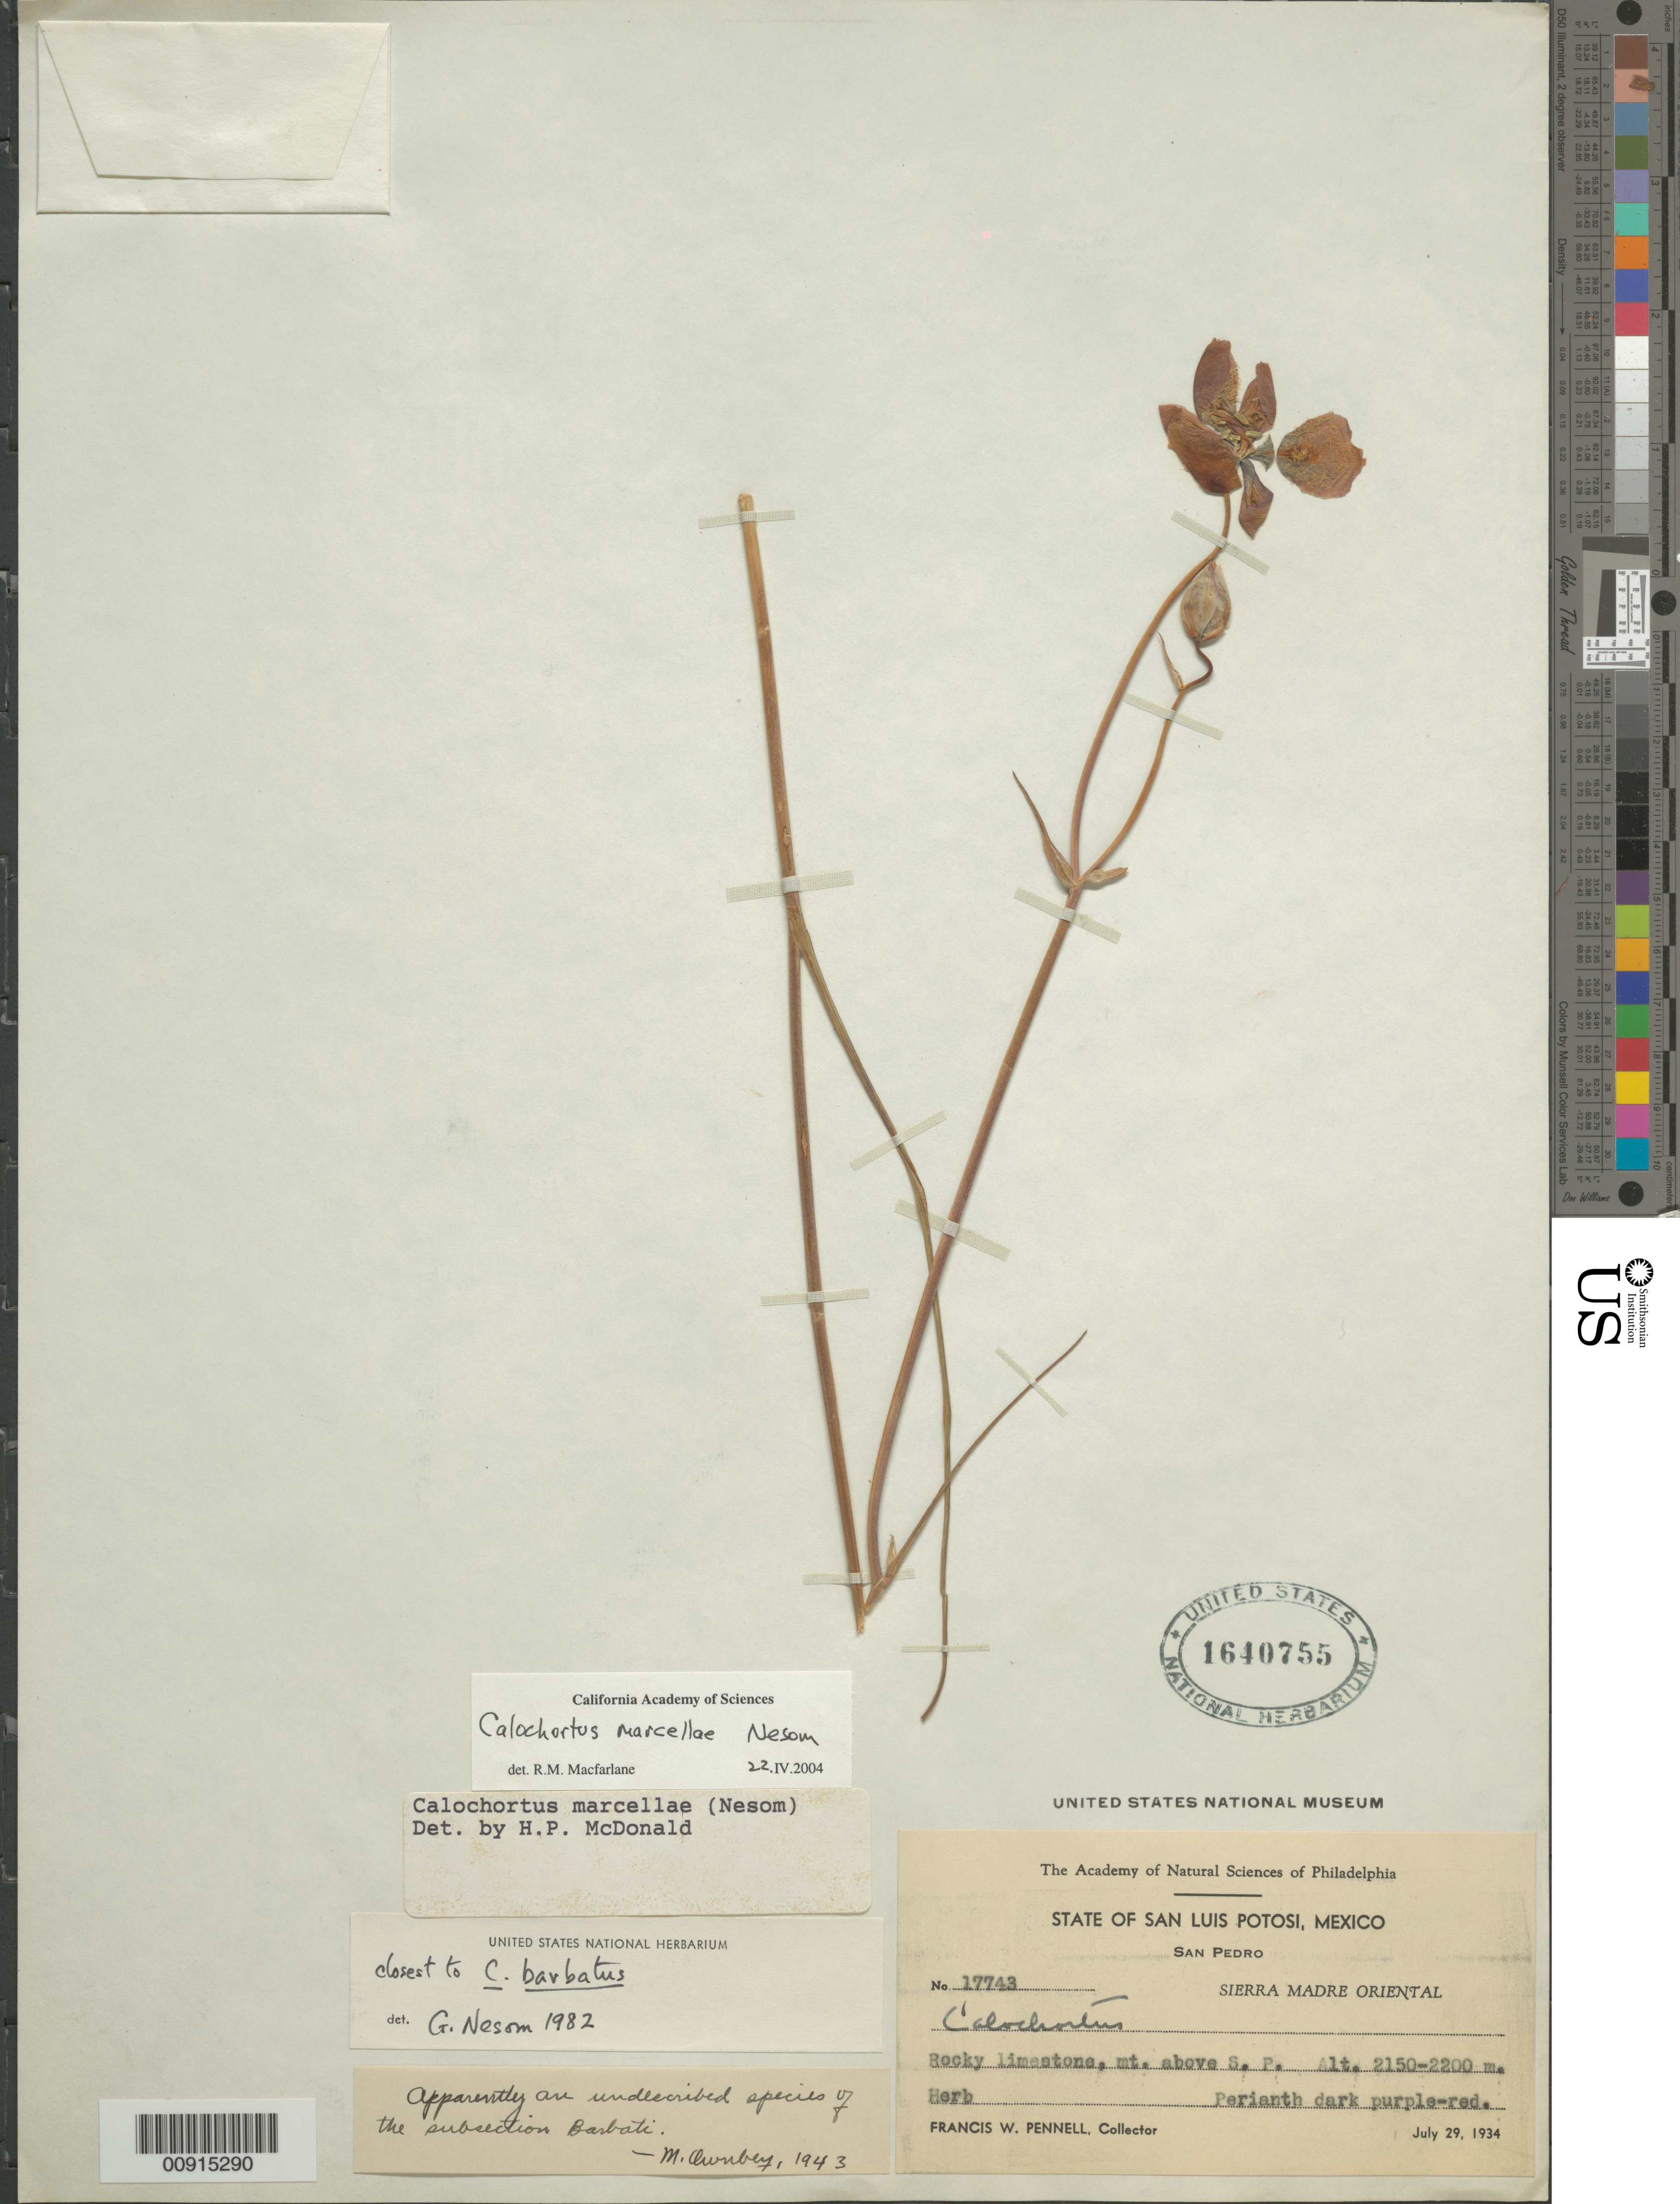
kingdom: Plantae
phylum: Tracheophyta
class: Liliopsida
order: Liliales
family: Liliaceae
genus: Calochortus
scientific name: Calochortus marcellae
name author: G.L. Nesom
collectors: F. W. Pennell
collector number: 17743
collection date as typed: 29 Jul 1934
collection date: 1934-07-29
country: Mexico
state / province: San Luis Potosí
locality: Mountains above San Pedro, State of San Luis Potosí. Sierra Madre Oriental.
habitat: Rocky limestone.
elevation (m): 2200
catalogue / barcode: US 1640755